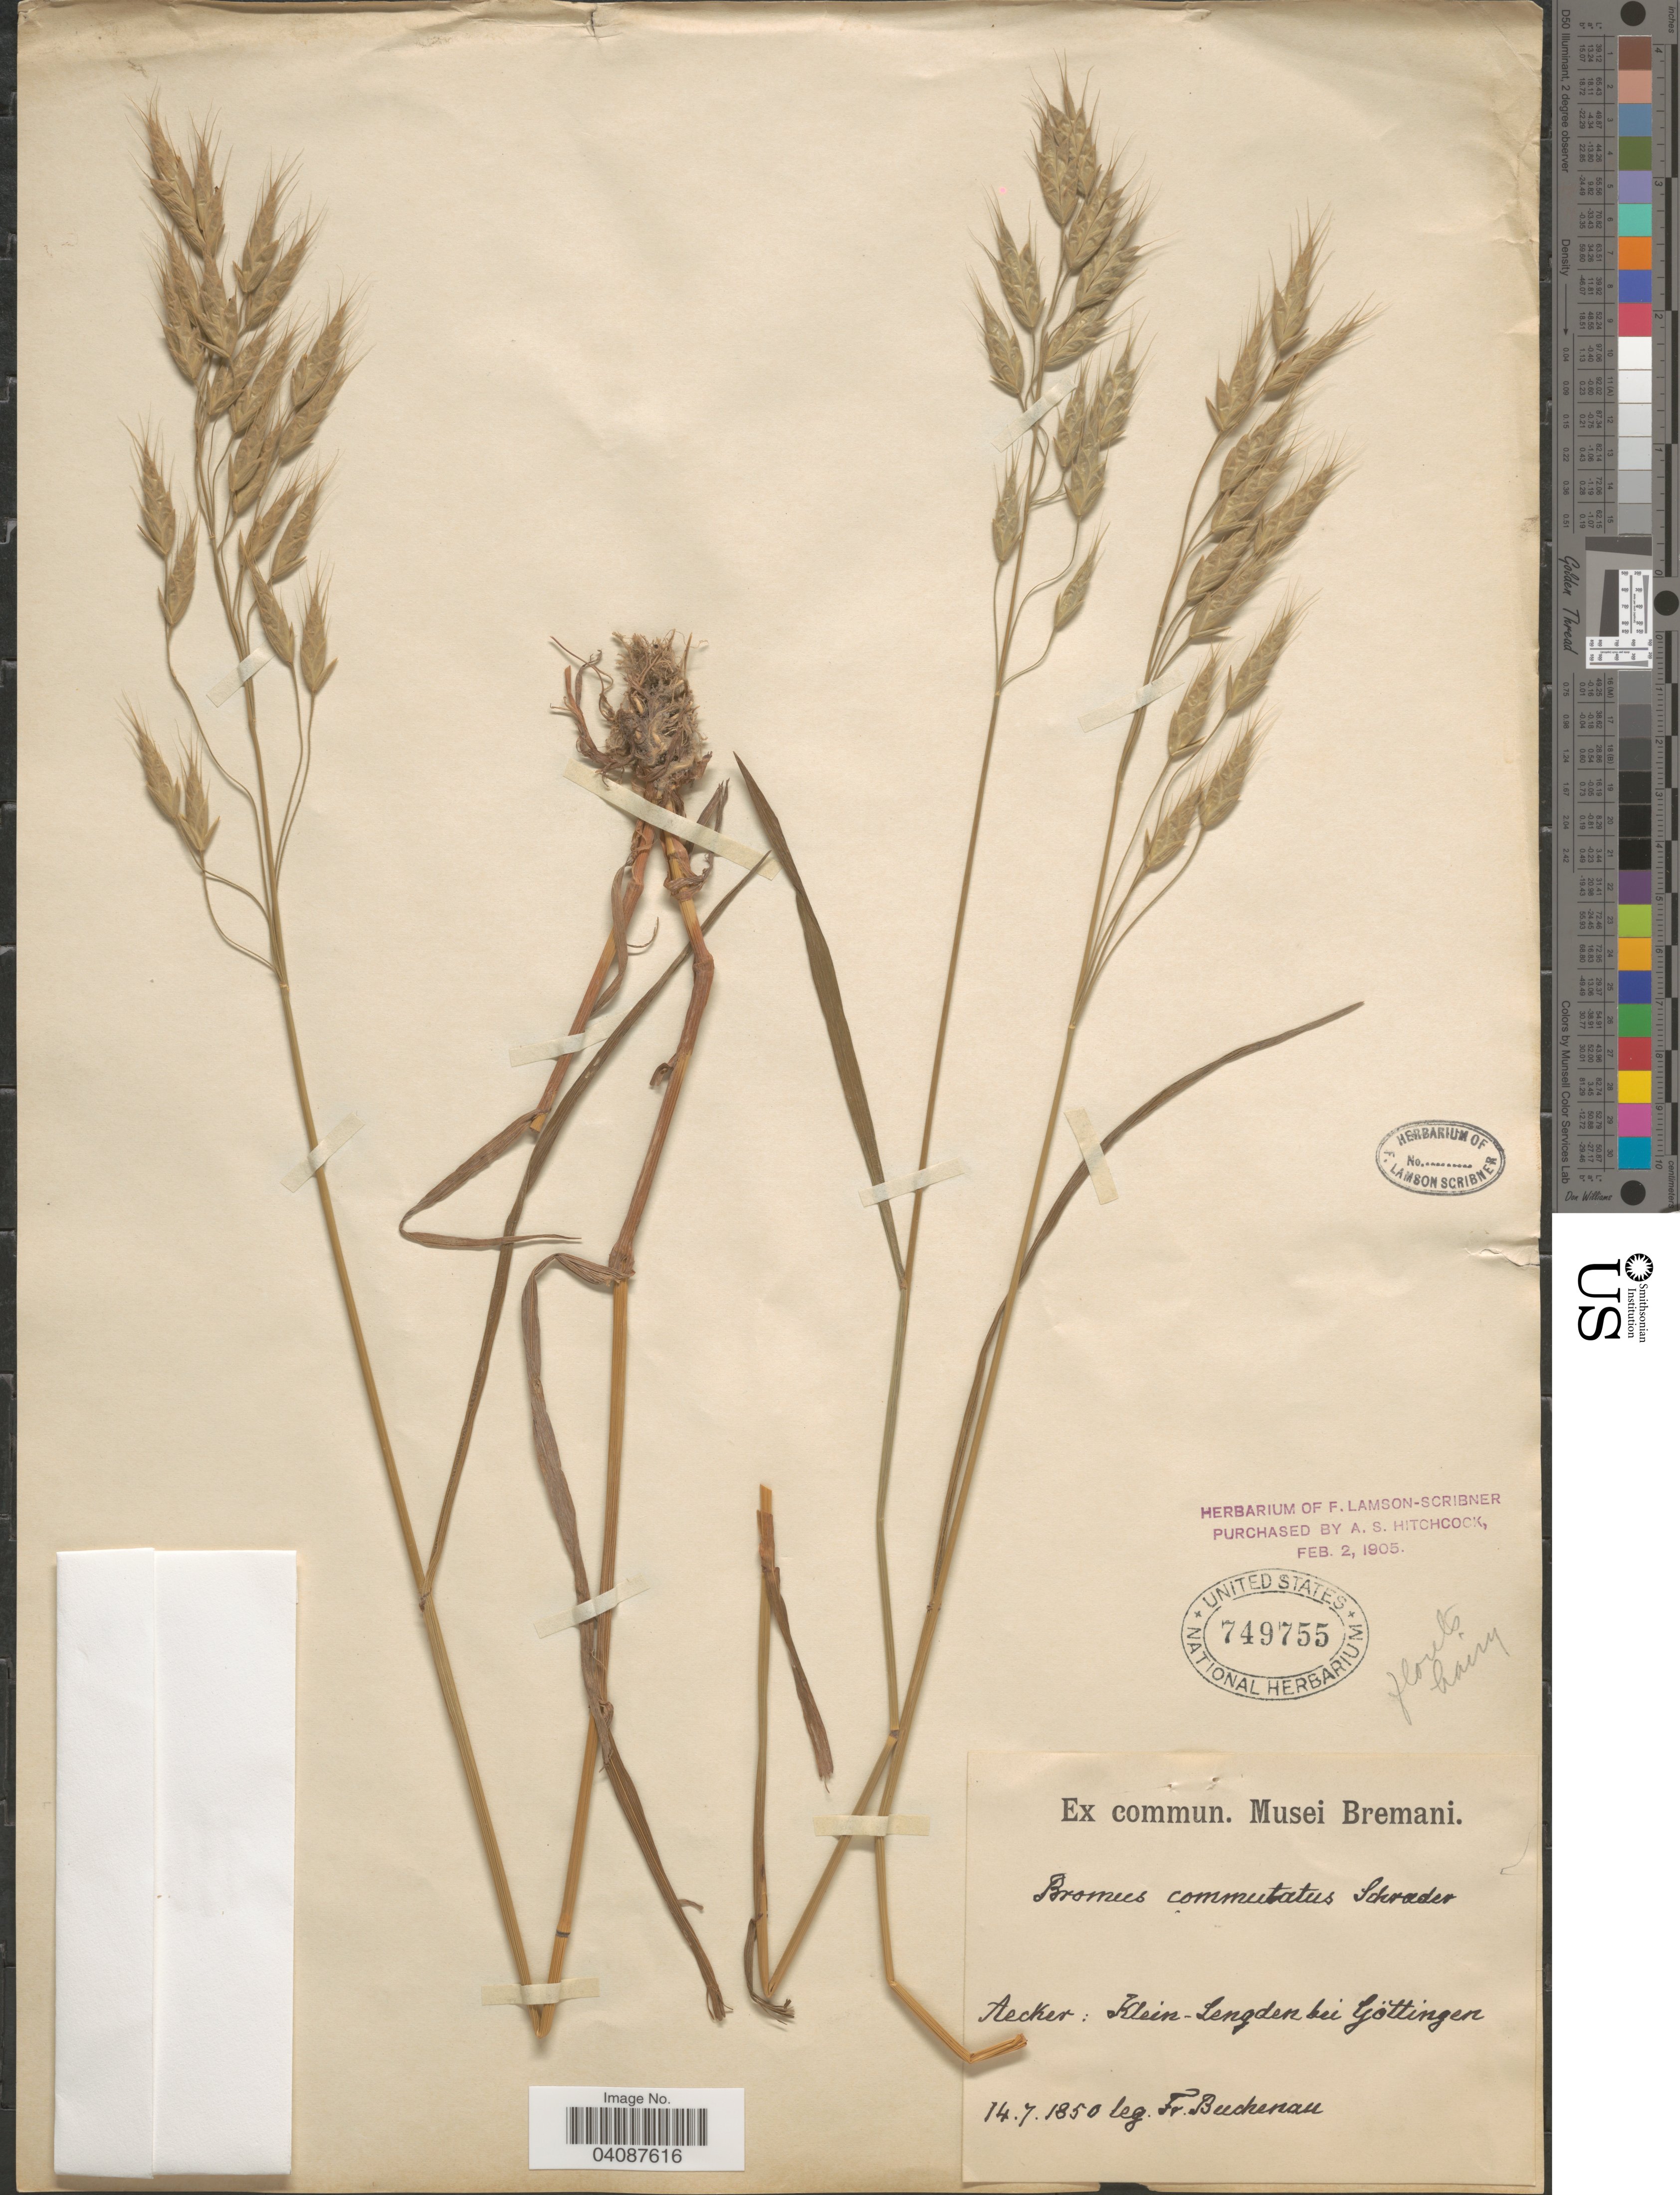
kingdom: Plantae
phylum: Tracheophyta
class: Liliopsida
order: Poales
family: Poaceae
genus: Bromus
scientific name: Bromus commutatus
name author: Schrad.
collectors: F. Buchenau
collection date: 1850-07-14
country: Germany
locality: Aecker: Klein-Lengden bei Göttingen.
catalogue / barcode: US 749755